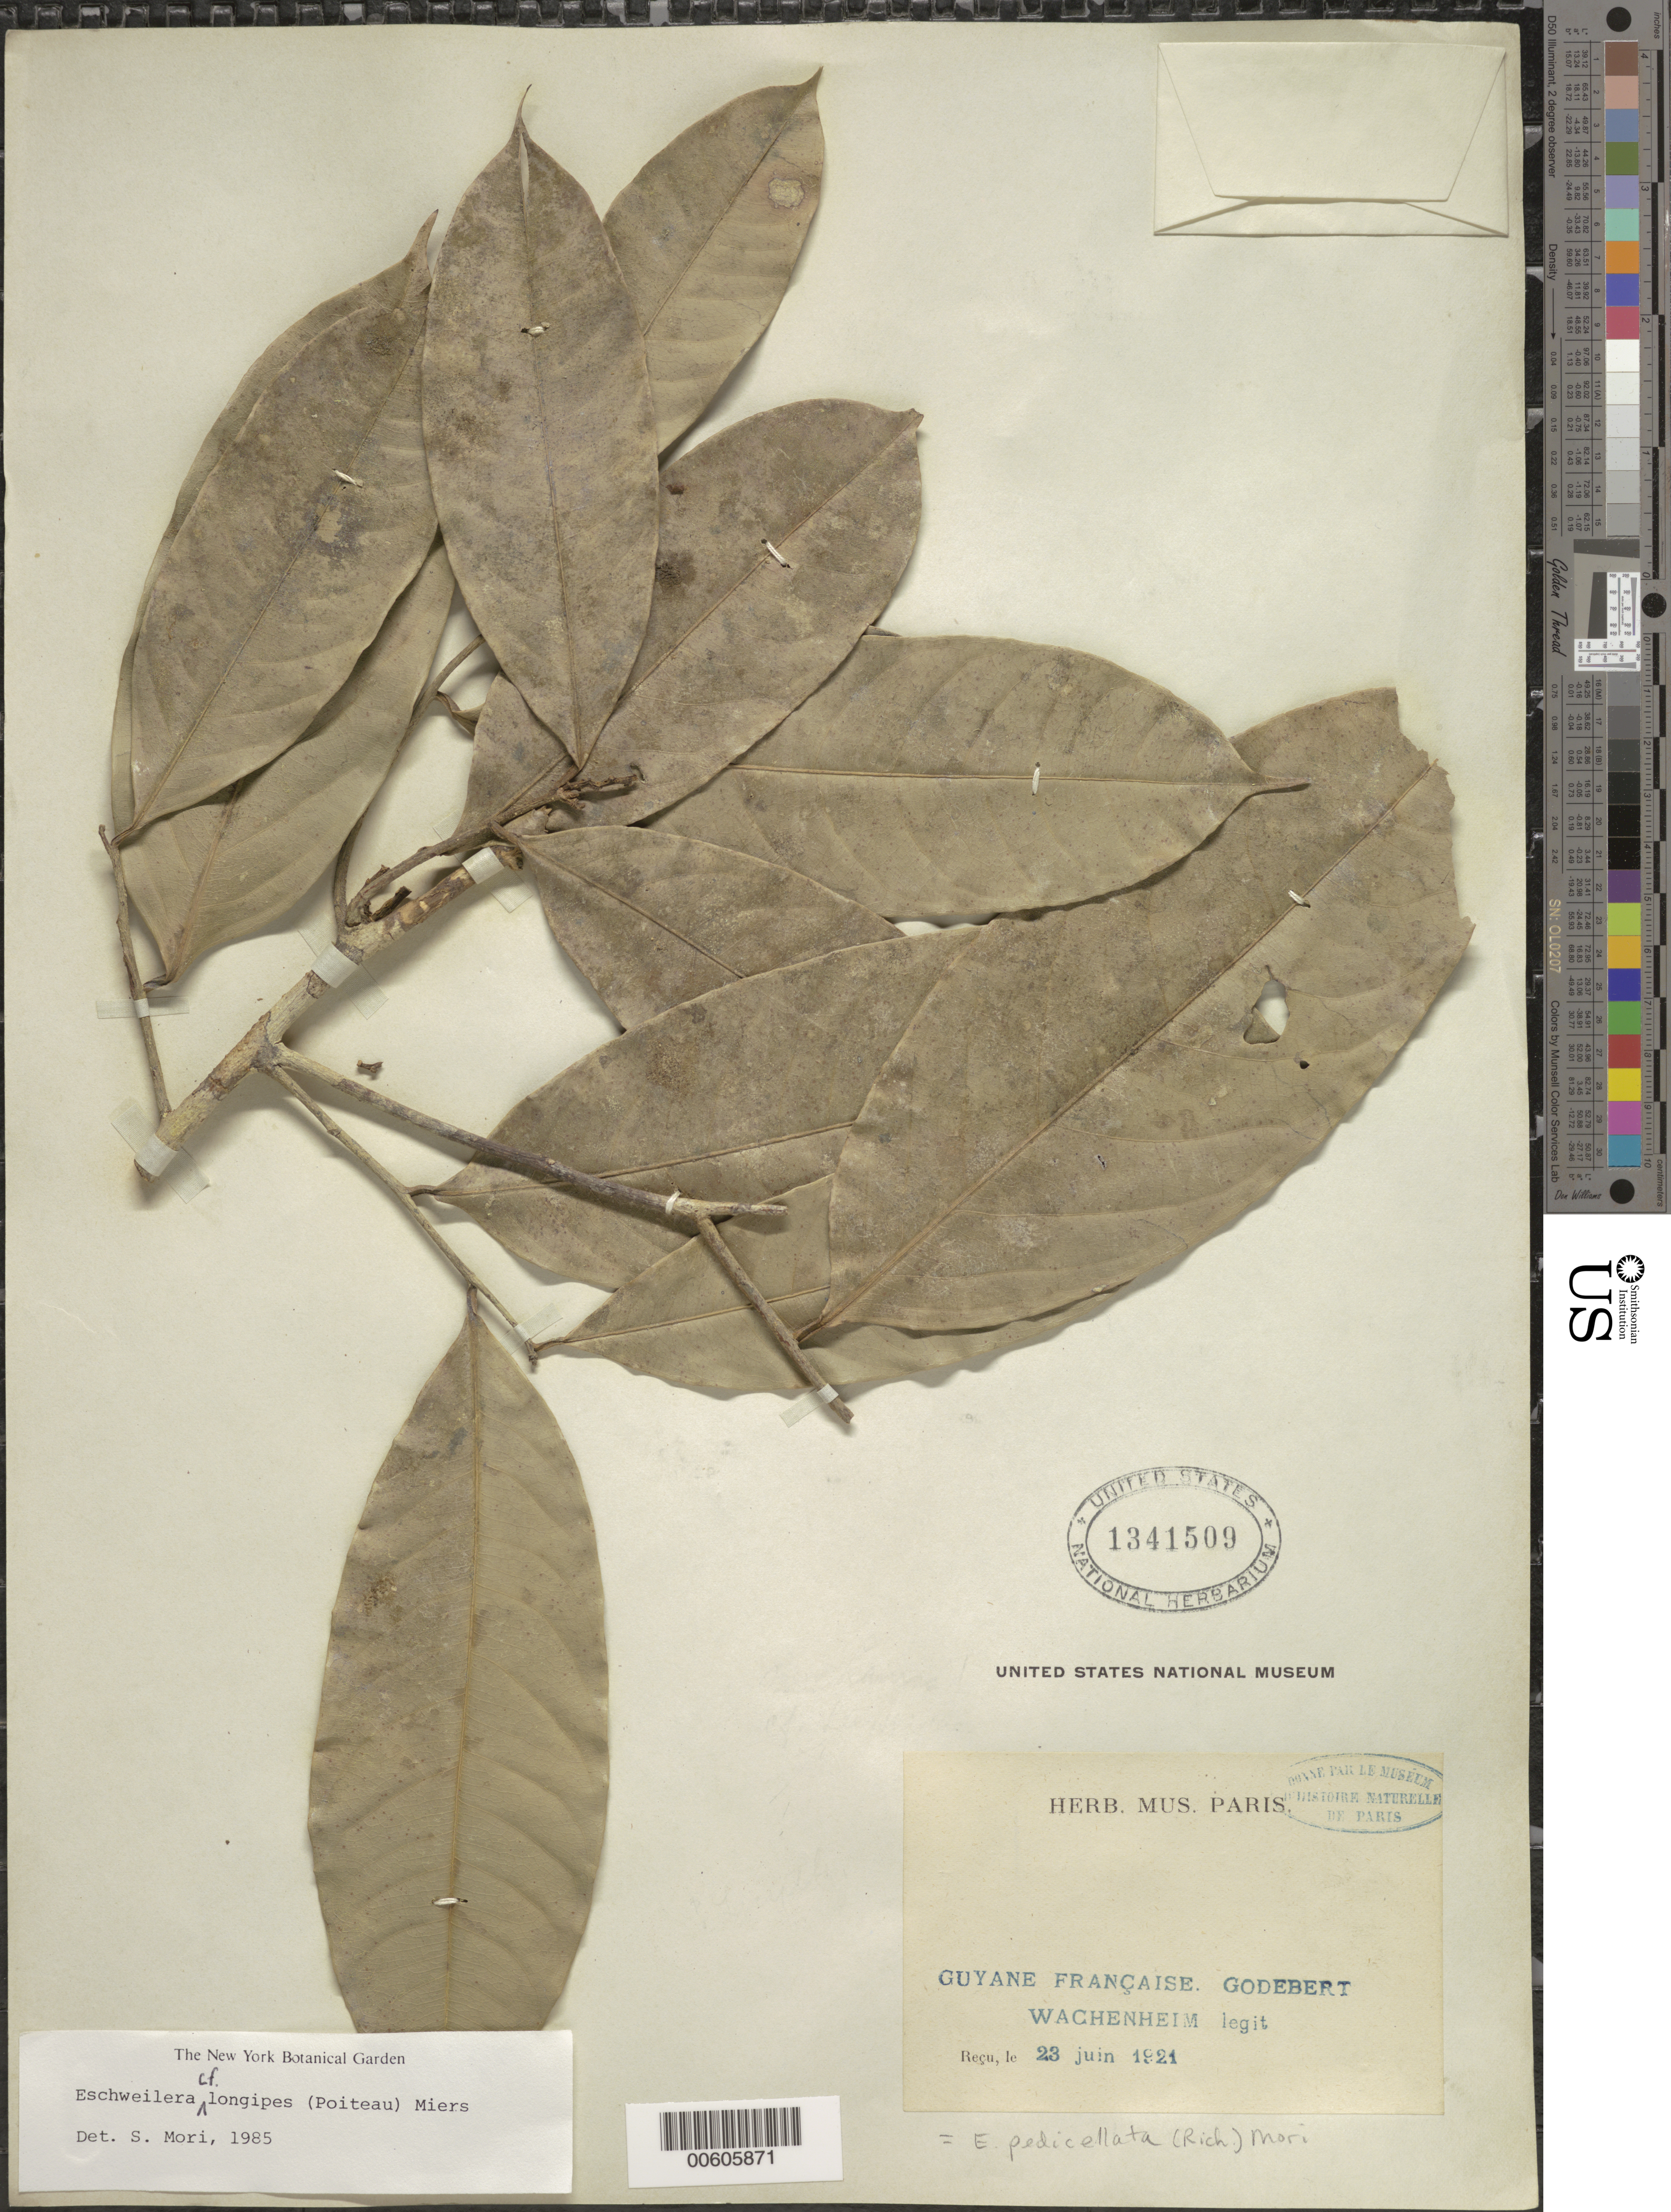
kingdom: Plantae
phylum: Tracheophyta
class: Magnoliopsida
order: Ericales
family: Lecythidaceae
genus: Eschweilera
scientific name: Eschweilera pedicellata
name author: (Rich.) S.A. Mori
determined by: Mori, Scott A.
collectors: G. Wachenheim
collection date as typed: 23-Jun-21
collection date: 1921-06-23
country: French Guiana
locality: Godebert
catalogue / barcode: US 1341509